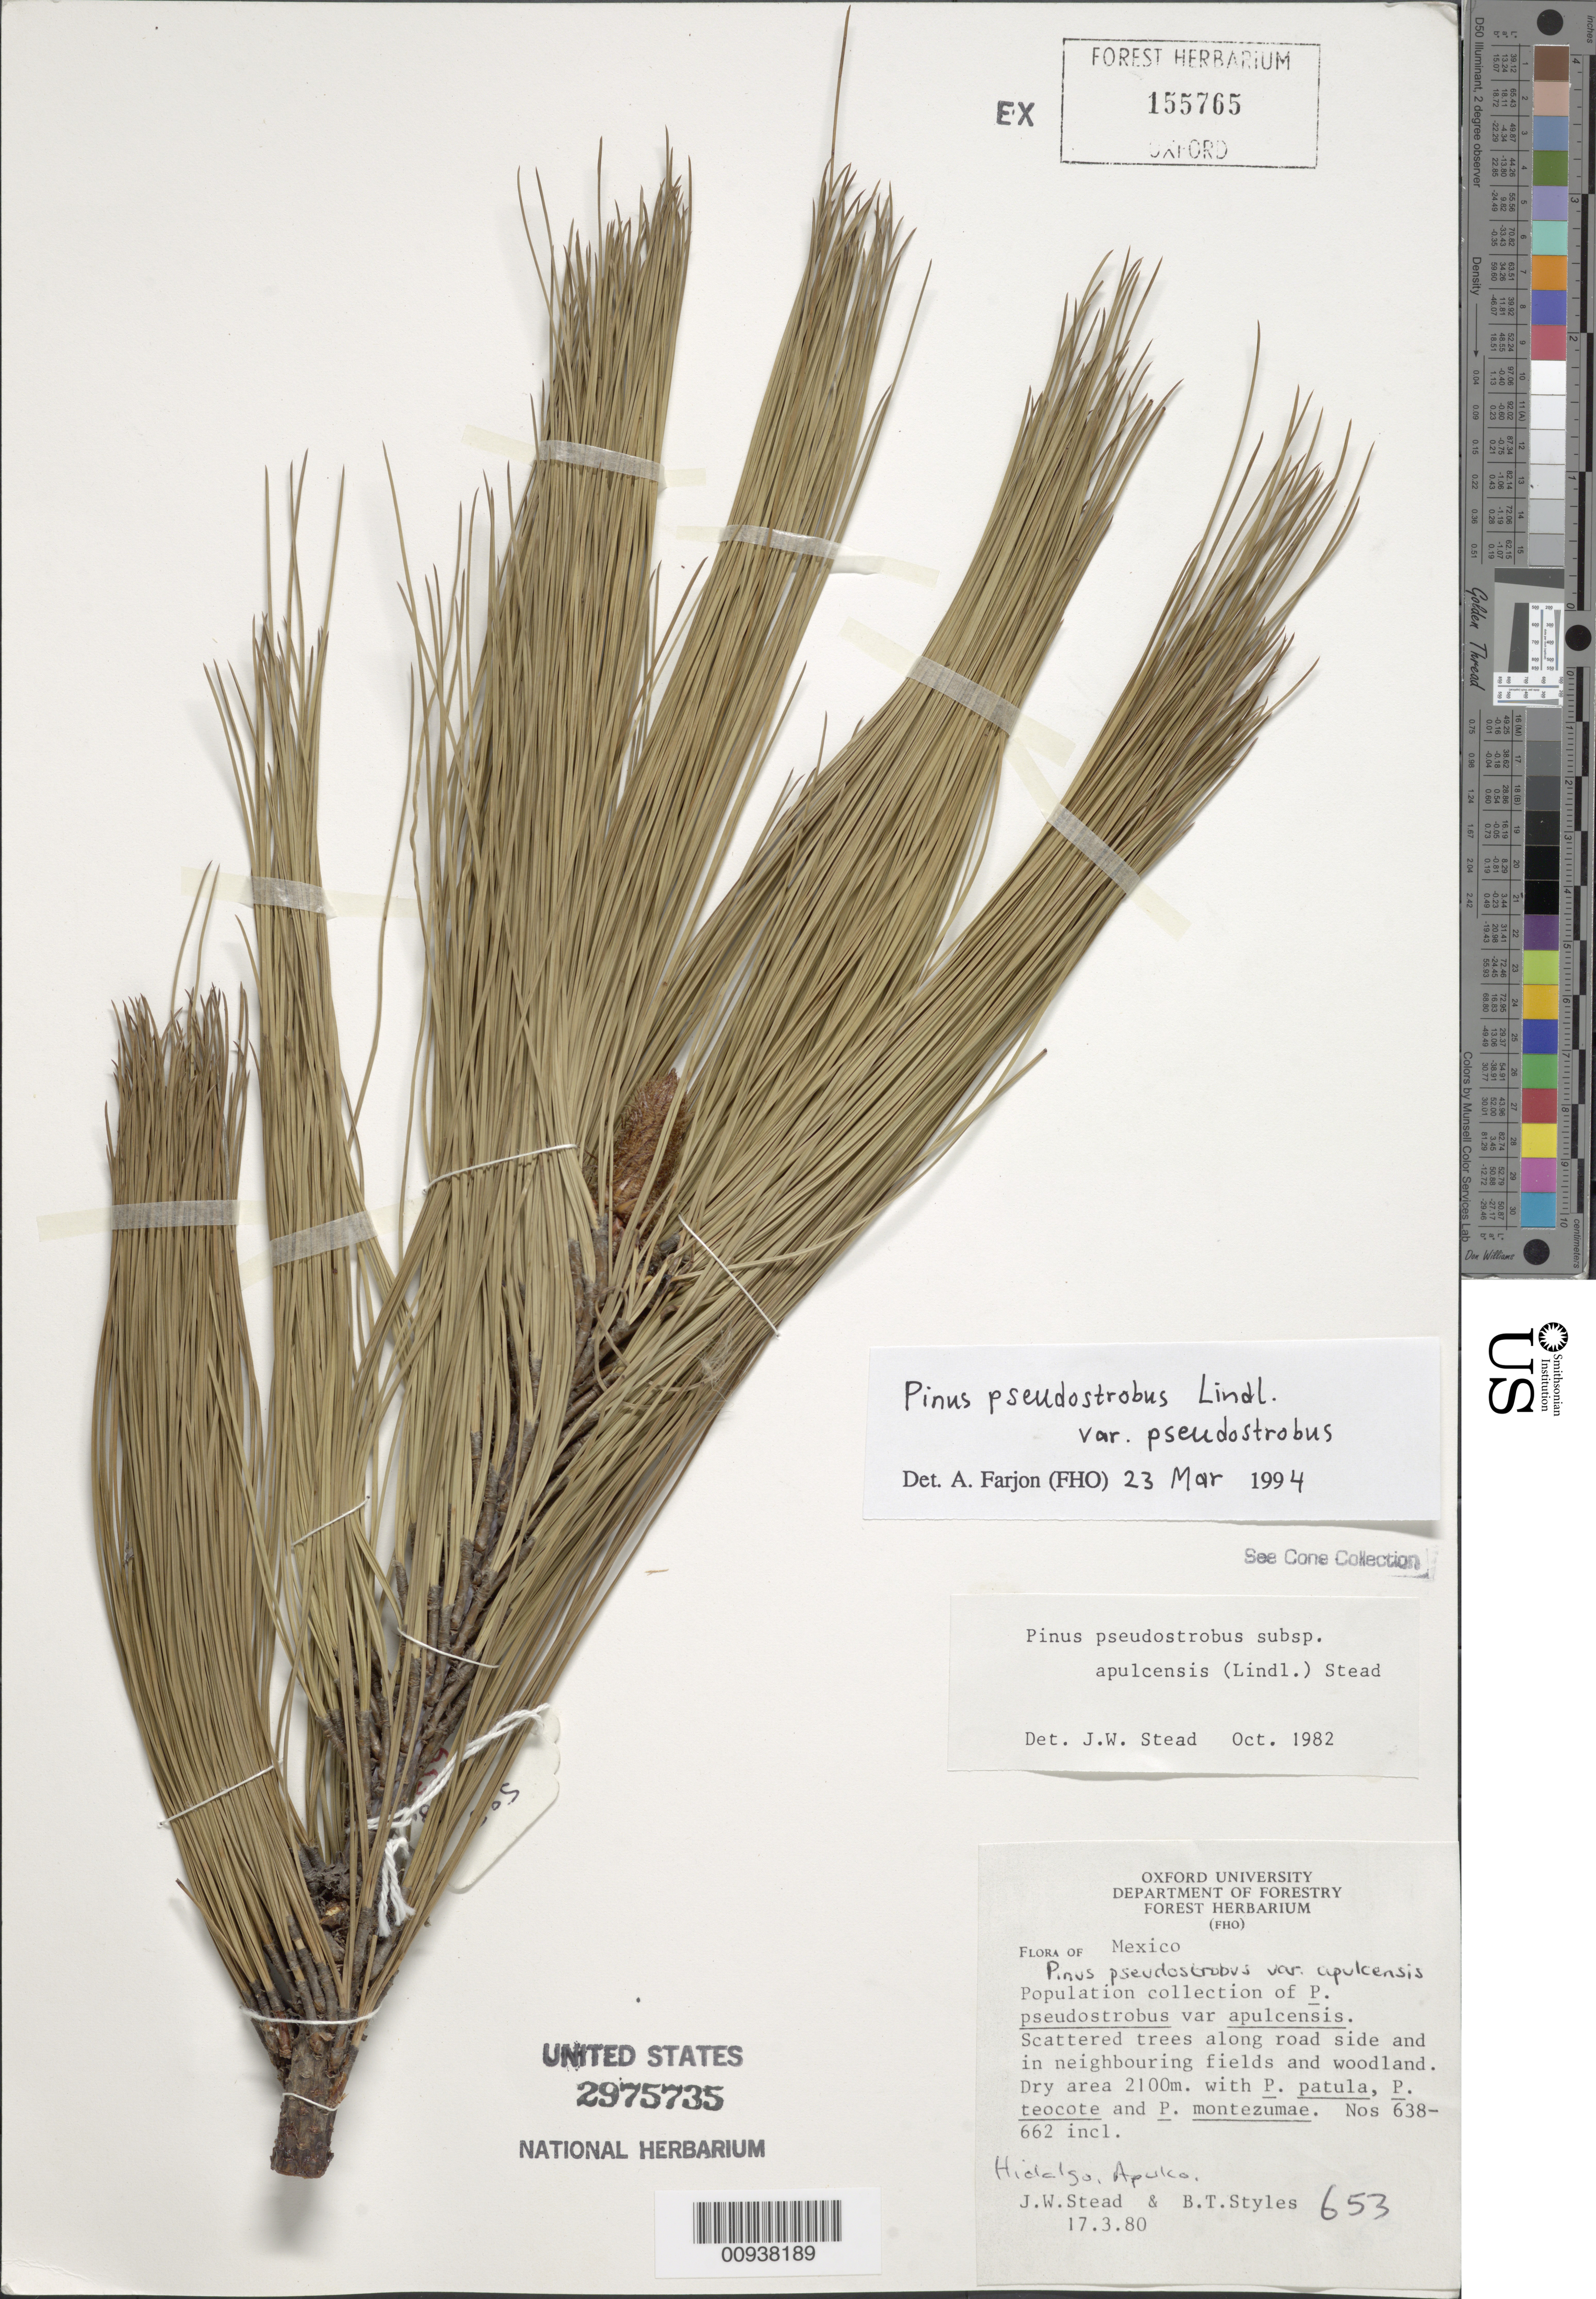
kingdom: Plantae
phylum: Tracheophyta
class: Pinopsida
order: Pinales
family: Pinaceae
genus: Pinus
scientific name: Pinus pseudostrobus var. pseudostrobus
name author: Lindl.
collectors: J. Stead & B. T. Styles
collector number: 653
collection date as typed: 17 Mar 1980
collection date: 1980-03-17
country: Mexico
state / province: Hidalgo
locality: Apulco.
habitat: Scattered trees along road side and neighbouring fields and woodland dry area with P. patula, P. teocote and P. montezumae.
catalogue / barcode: US 2975735